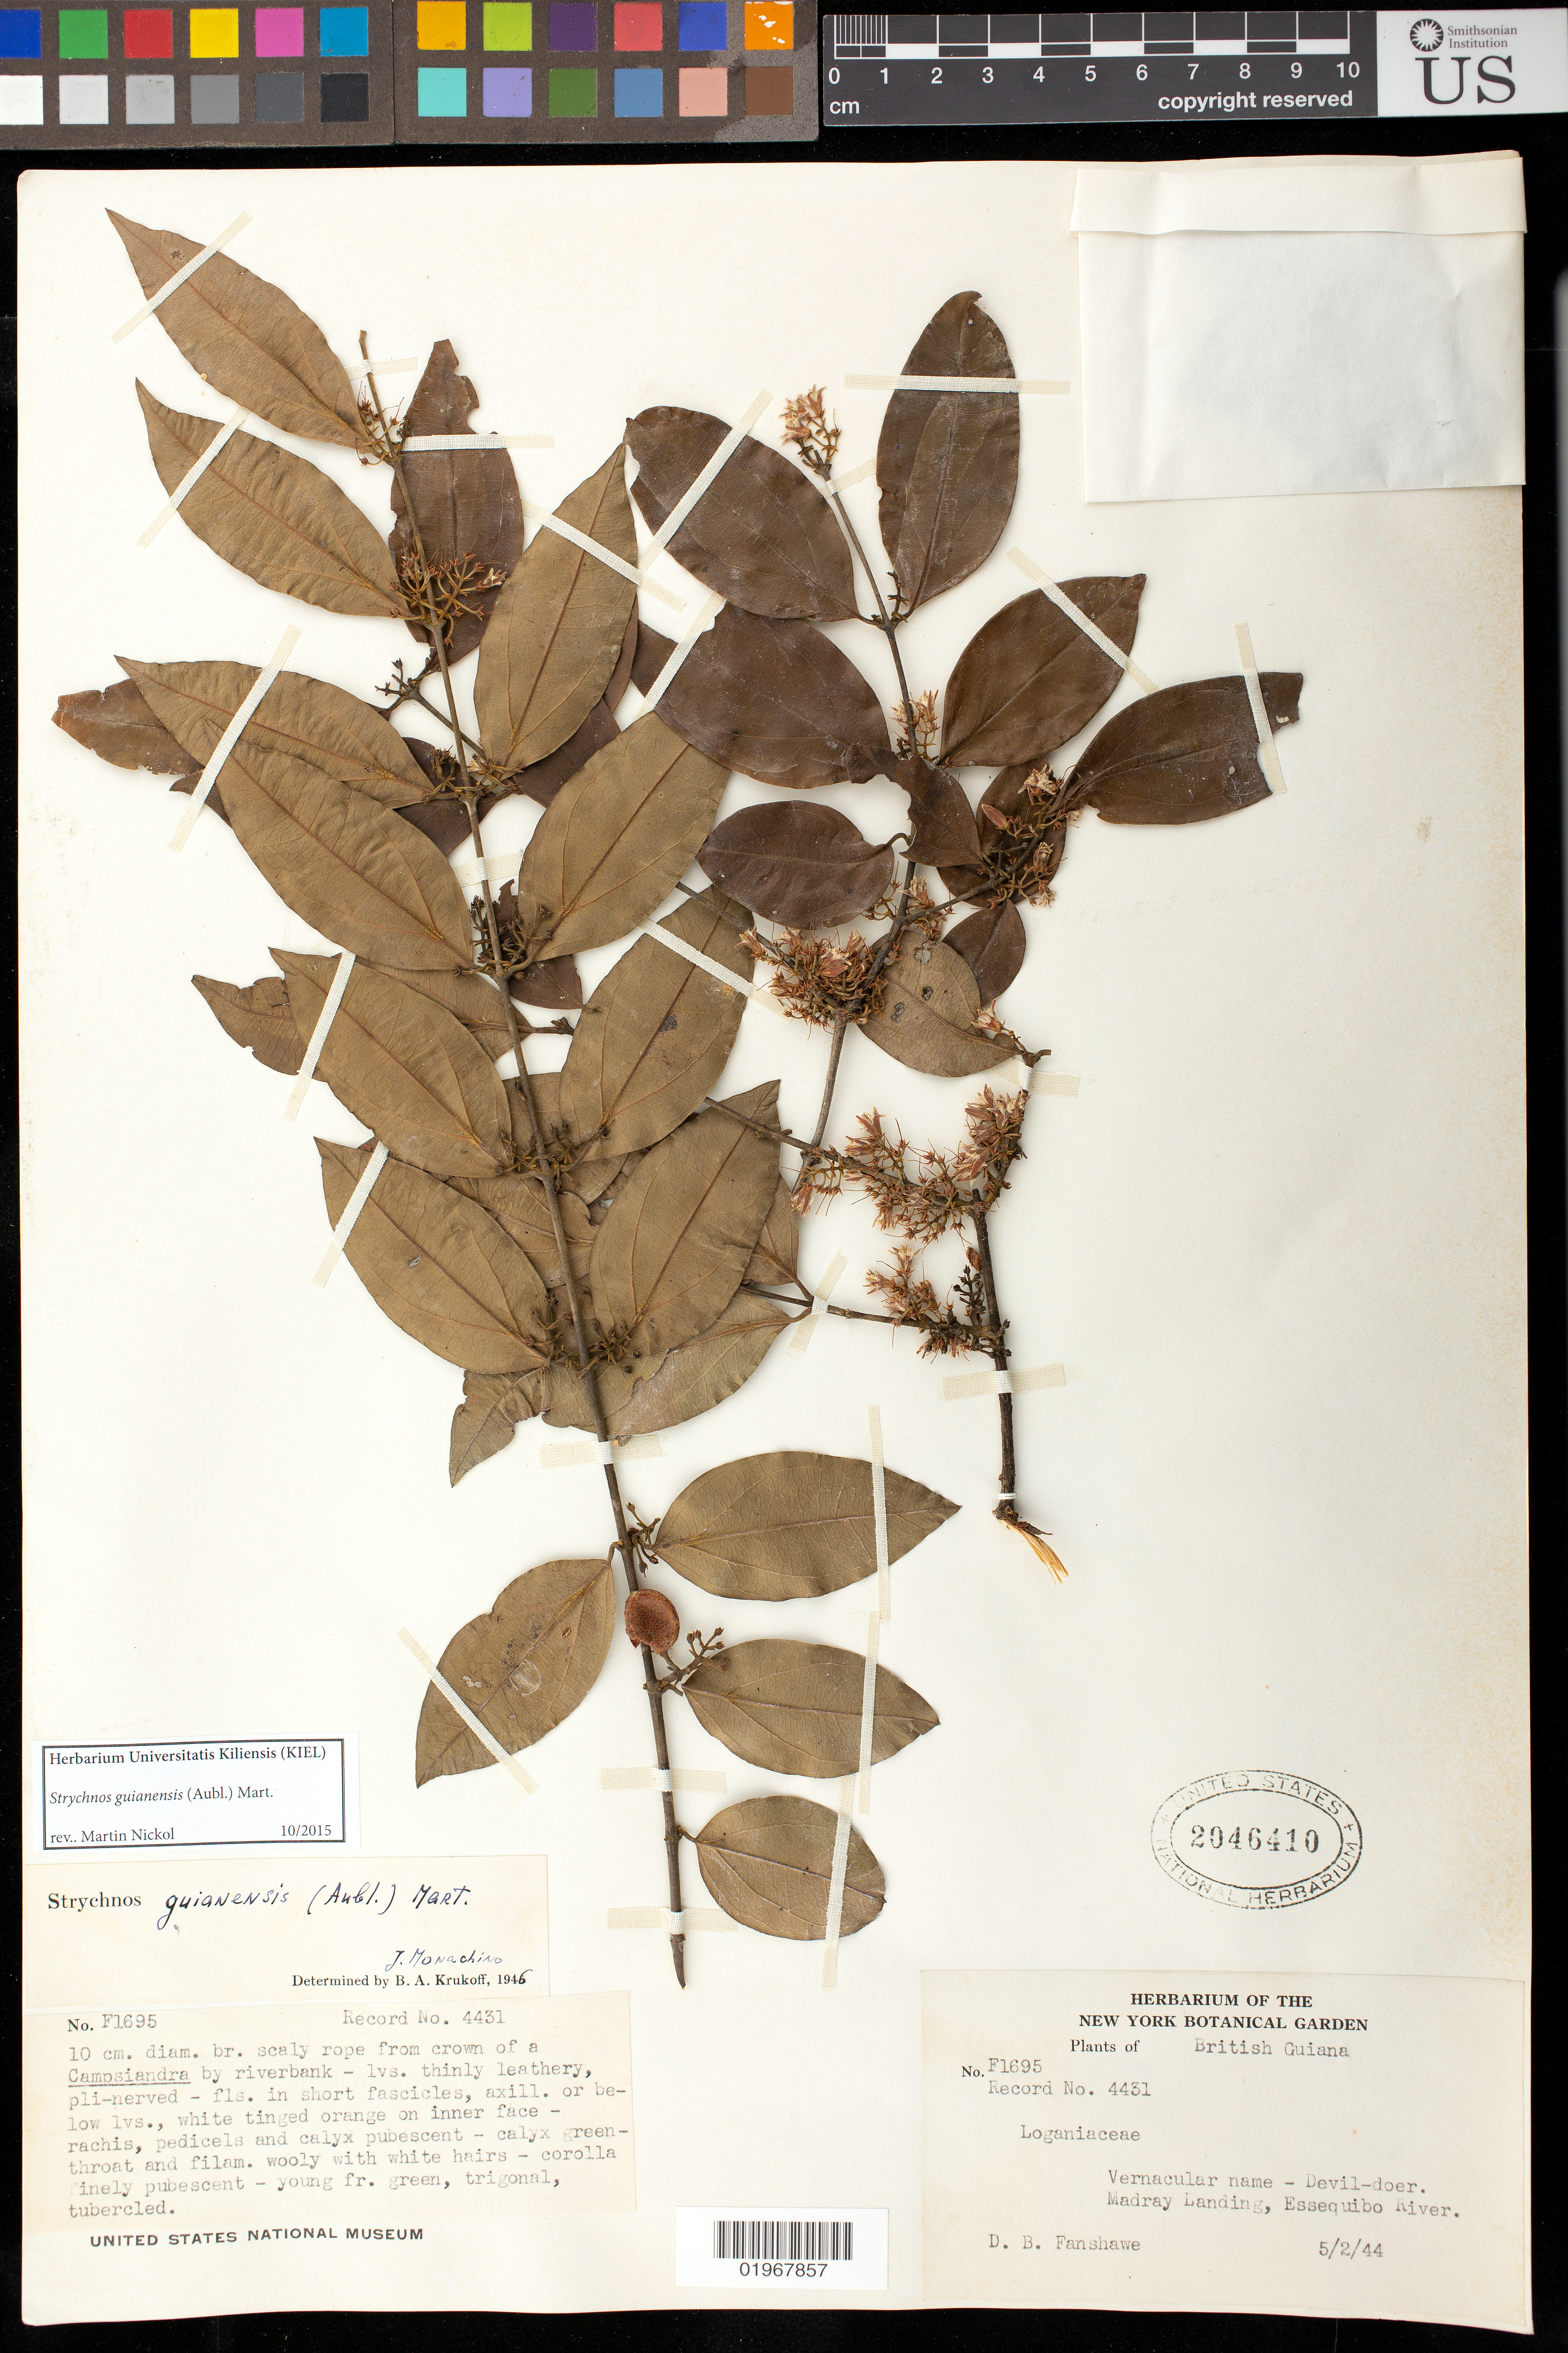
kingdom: Plantae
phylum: Tracheophyta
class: Magnoliopsida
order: Gentianales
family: Loganiaceae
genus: Strychnos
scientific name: Strychnos guianensis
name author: (Aubl.) Mart.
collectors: D. B. Fanshawe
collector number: F1695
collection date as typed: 5/2/44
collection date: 1944-02-05 or 1944-05-02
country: Guyana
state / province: Potaro-Siparuni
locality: Madray Landing, Essequibo River.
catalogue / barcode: US 2046410